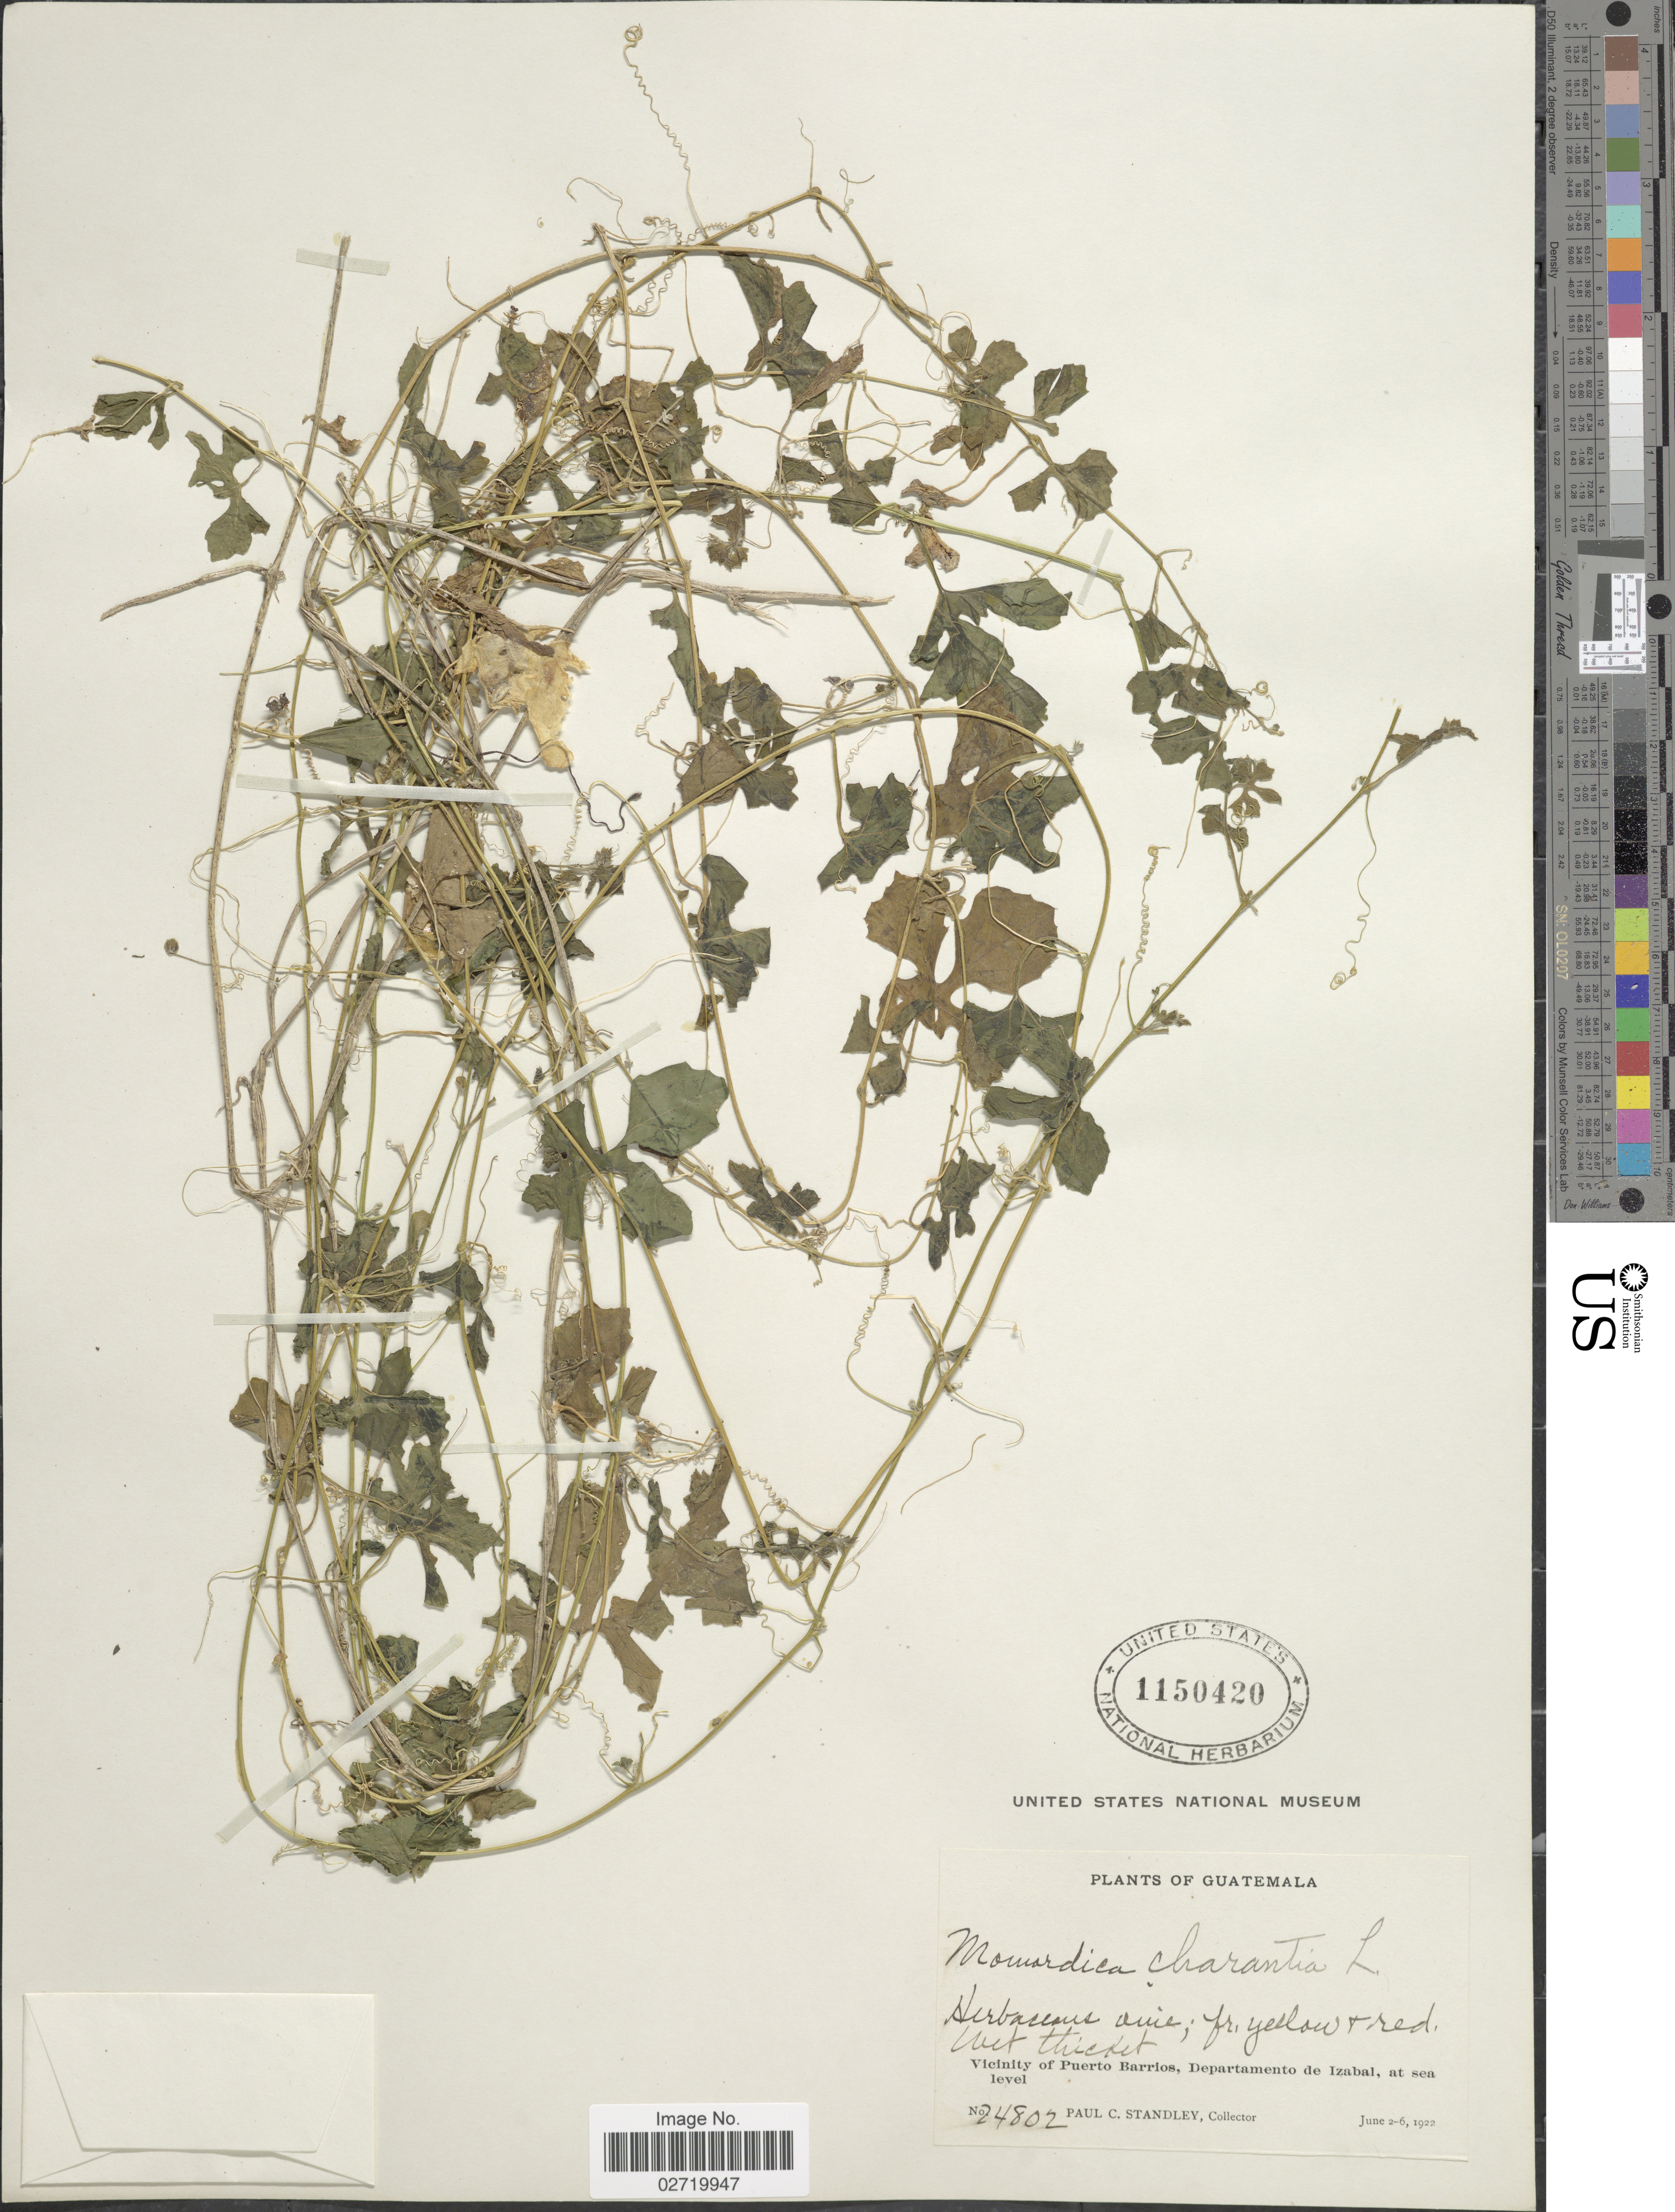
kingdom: Plantae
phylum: Tracheophyta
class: Magnoliopsida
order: Cucurbitales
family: Cucurbitaceae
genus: Momordica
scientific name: Momordica charantia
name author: L.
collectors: P. C. Standley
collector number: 24802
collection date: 1922-06-02/1922-06-06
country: Guatemala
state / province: Izabal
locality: Vicinity of Puerto Barrios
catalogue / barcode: US 1150420